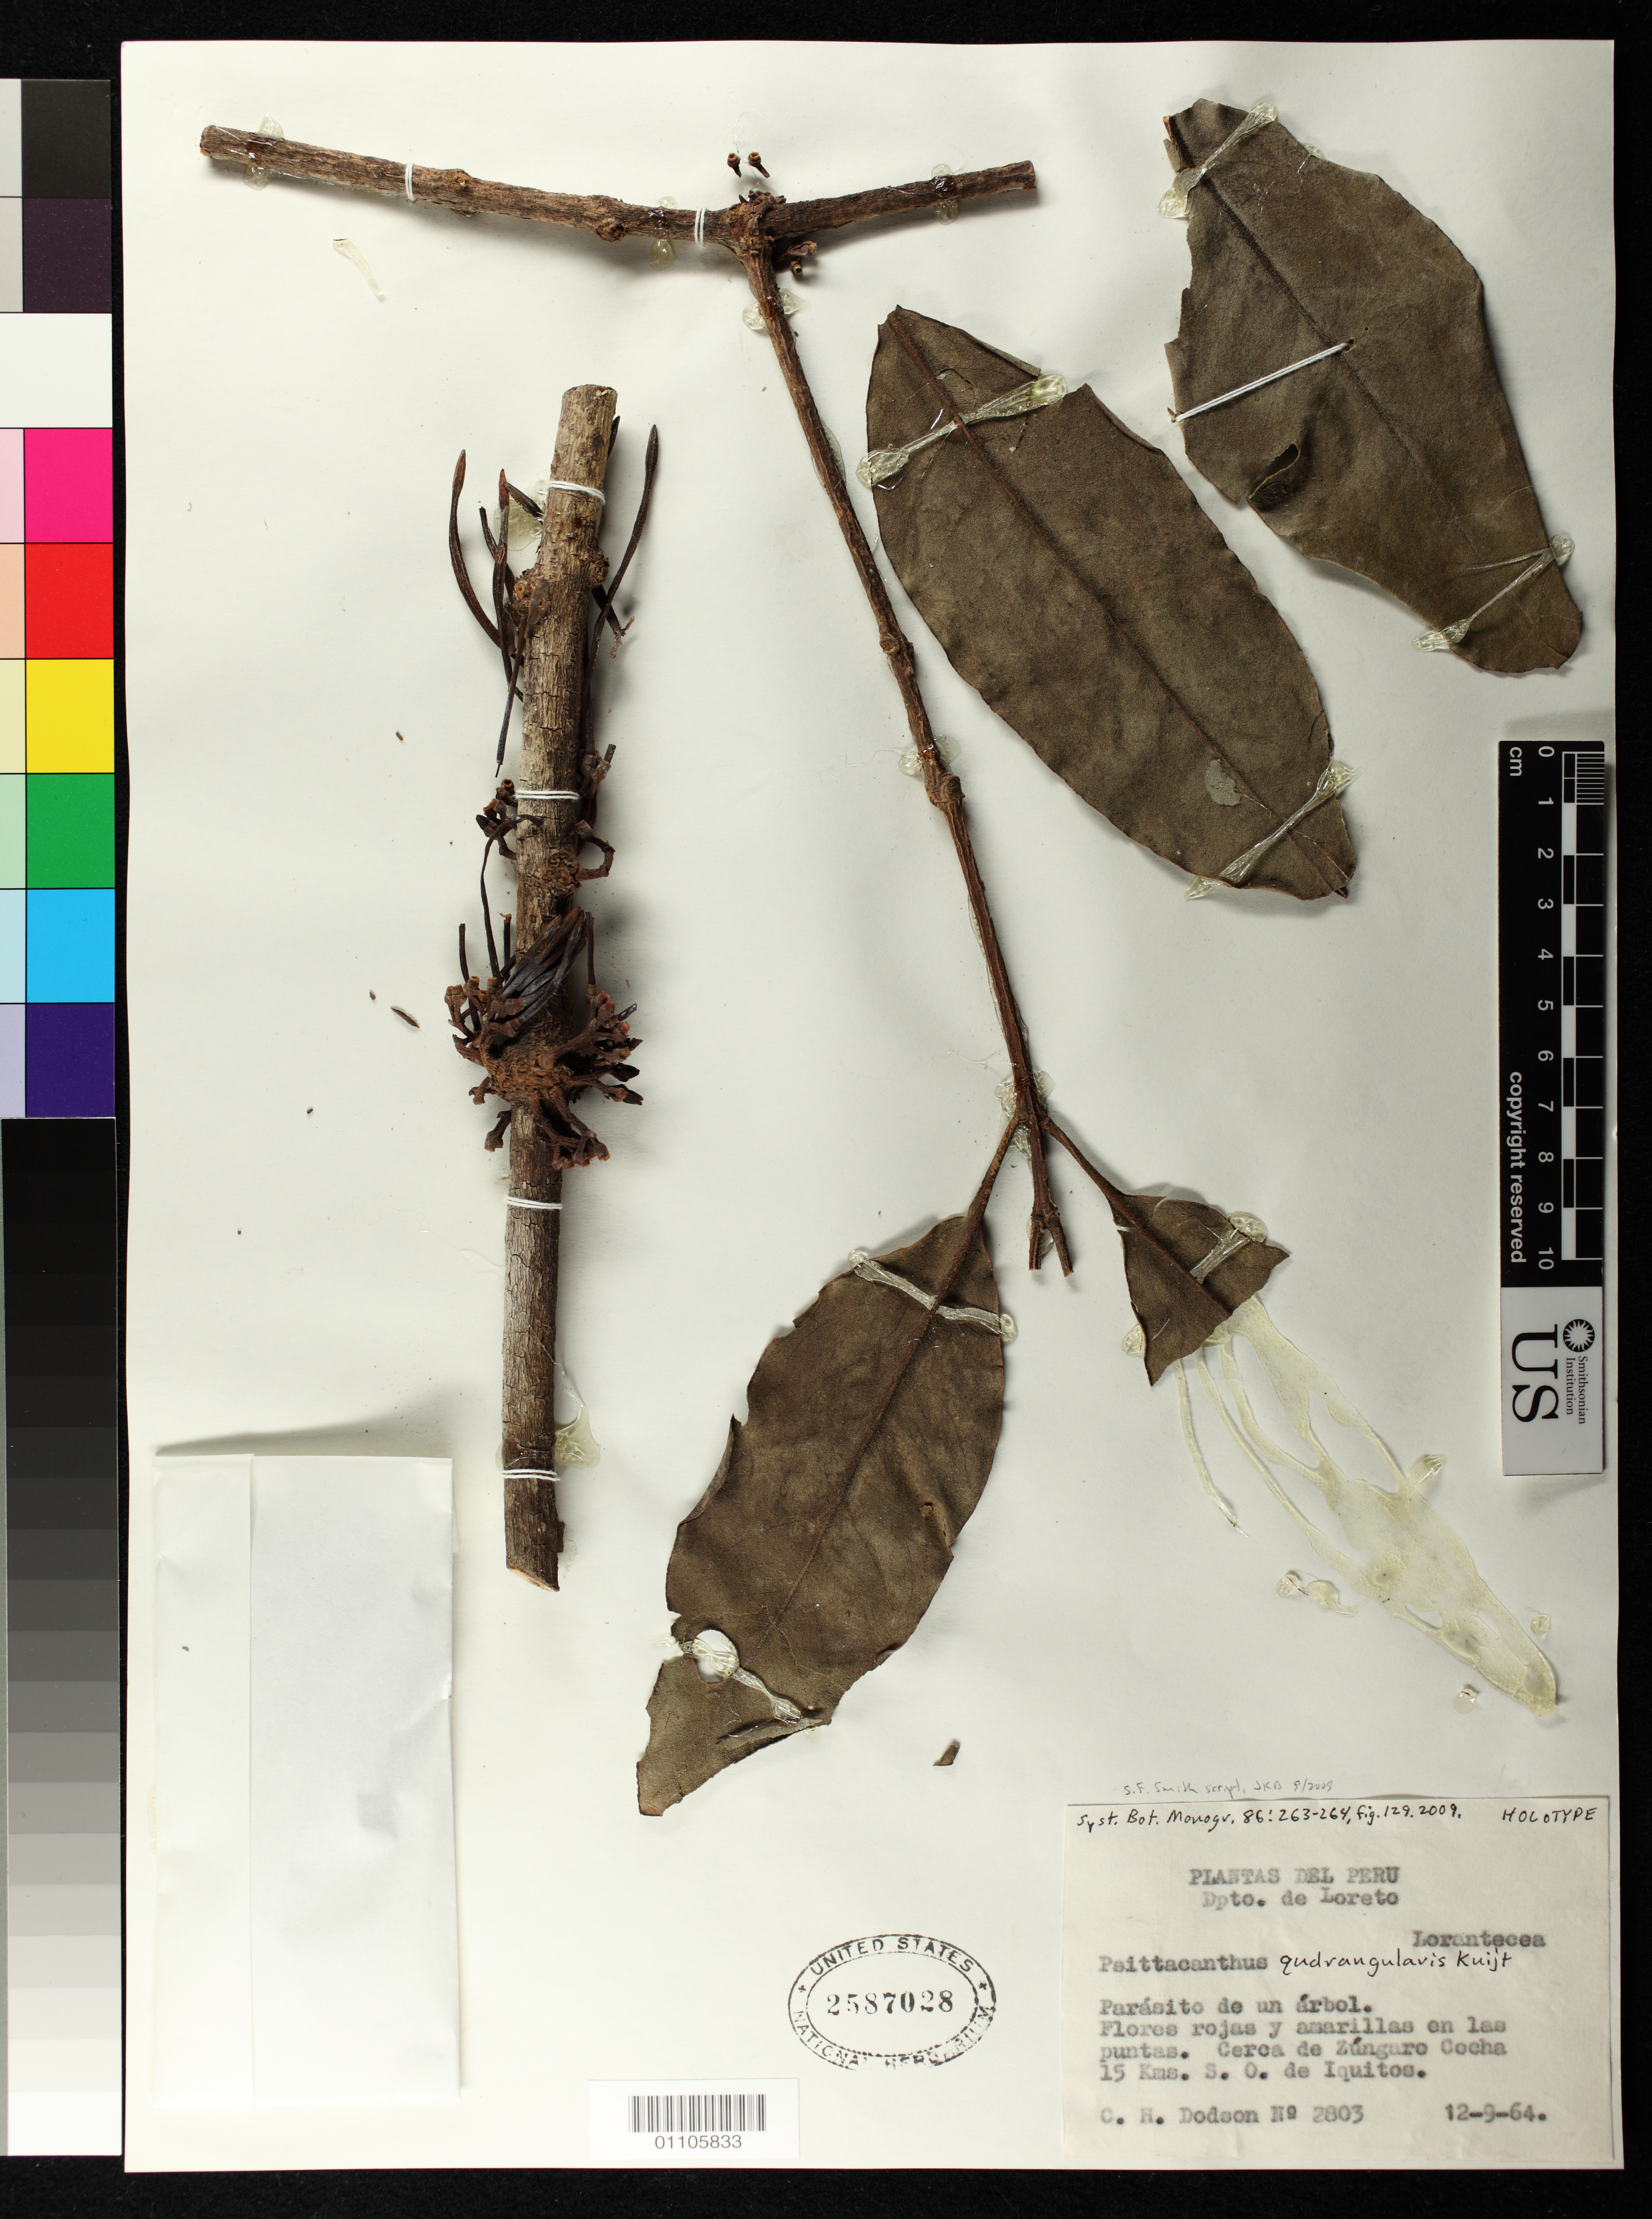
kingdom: Plantae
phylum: Tracheophyta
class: Magnoliopsida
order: Santalales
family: Loranthaceae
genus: Psittacanthus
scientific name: Psittacanthus quadrangularis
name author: Kuijt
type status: Holotype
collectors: C. H. Dodson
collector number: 2803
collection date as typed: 12 Sep 1964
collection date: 1964-09-12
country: Peru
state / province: Loreto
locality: Cerca de Zungaro Cocha, 15 km S.O. de Iquitos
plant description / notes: This sheet is presumably the holotype but was not annotated as such by Kuijt, nor cited by USNH sheet number in protologue. [Specimen label annotated with name and as holotype, S.F. Smith script]; Protologue cites collection date as "9 Dec 1964"; date on specimen label is "12-9-64" and could be either 12 September or 9 December.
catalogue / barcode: US 2587028